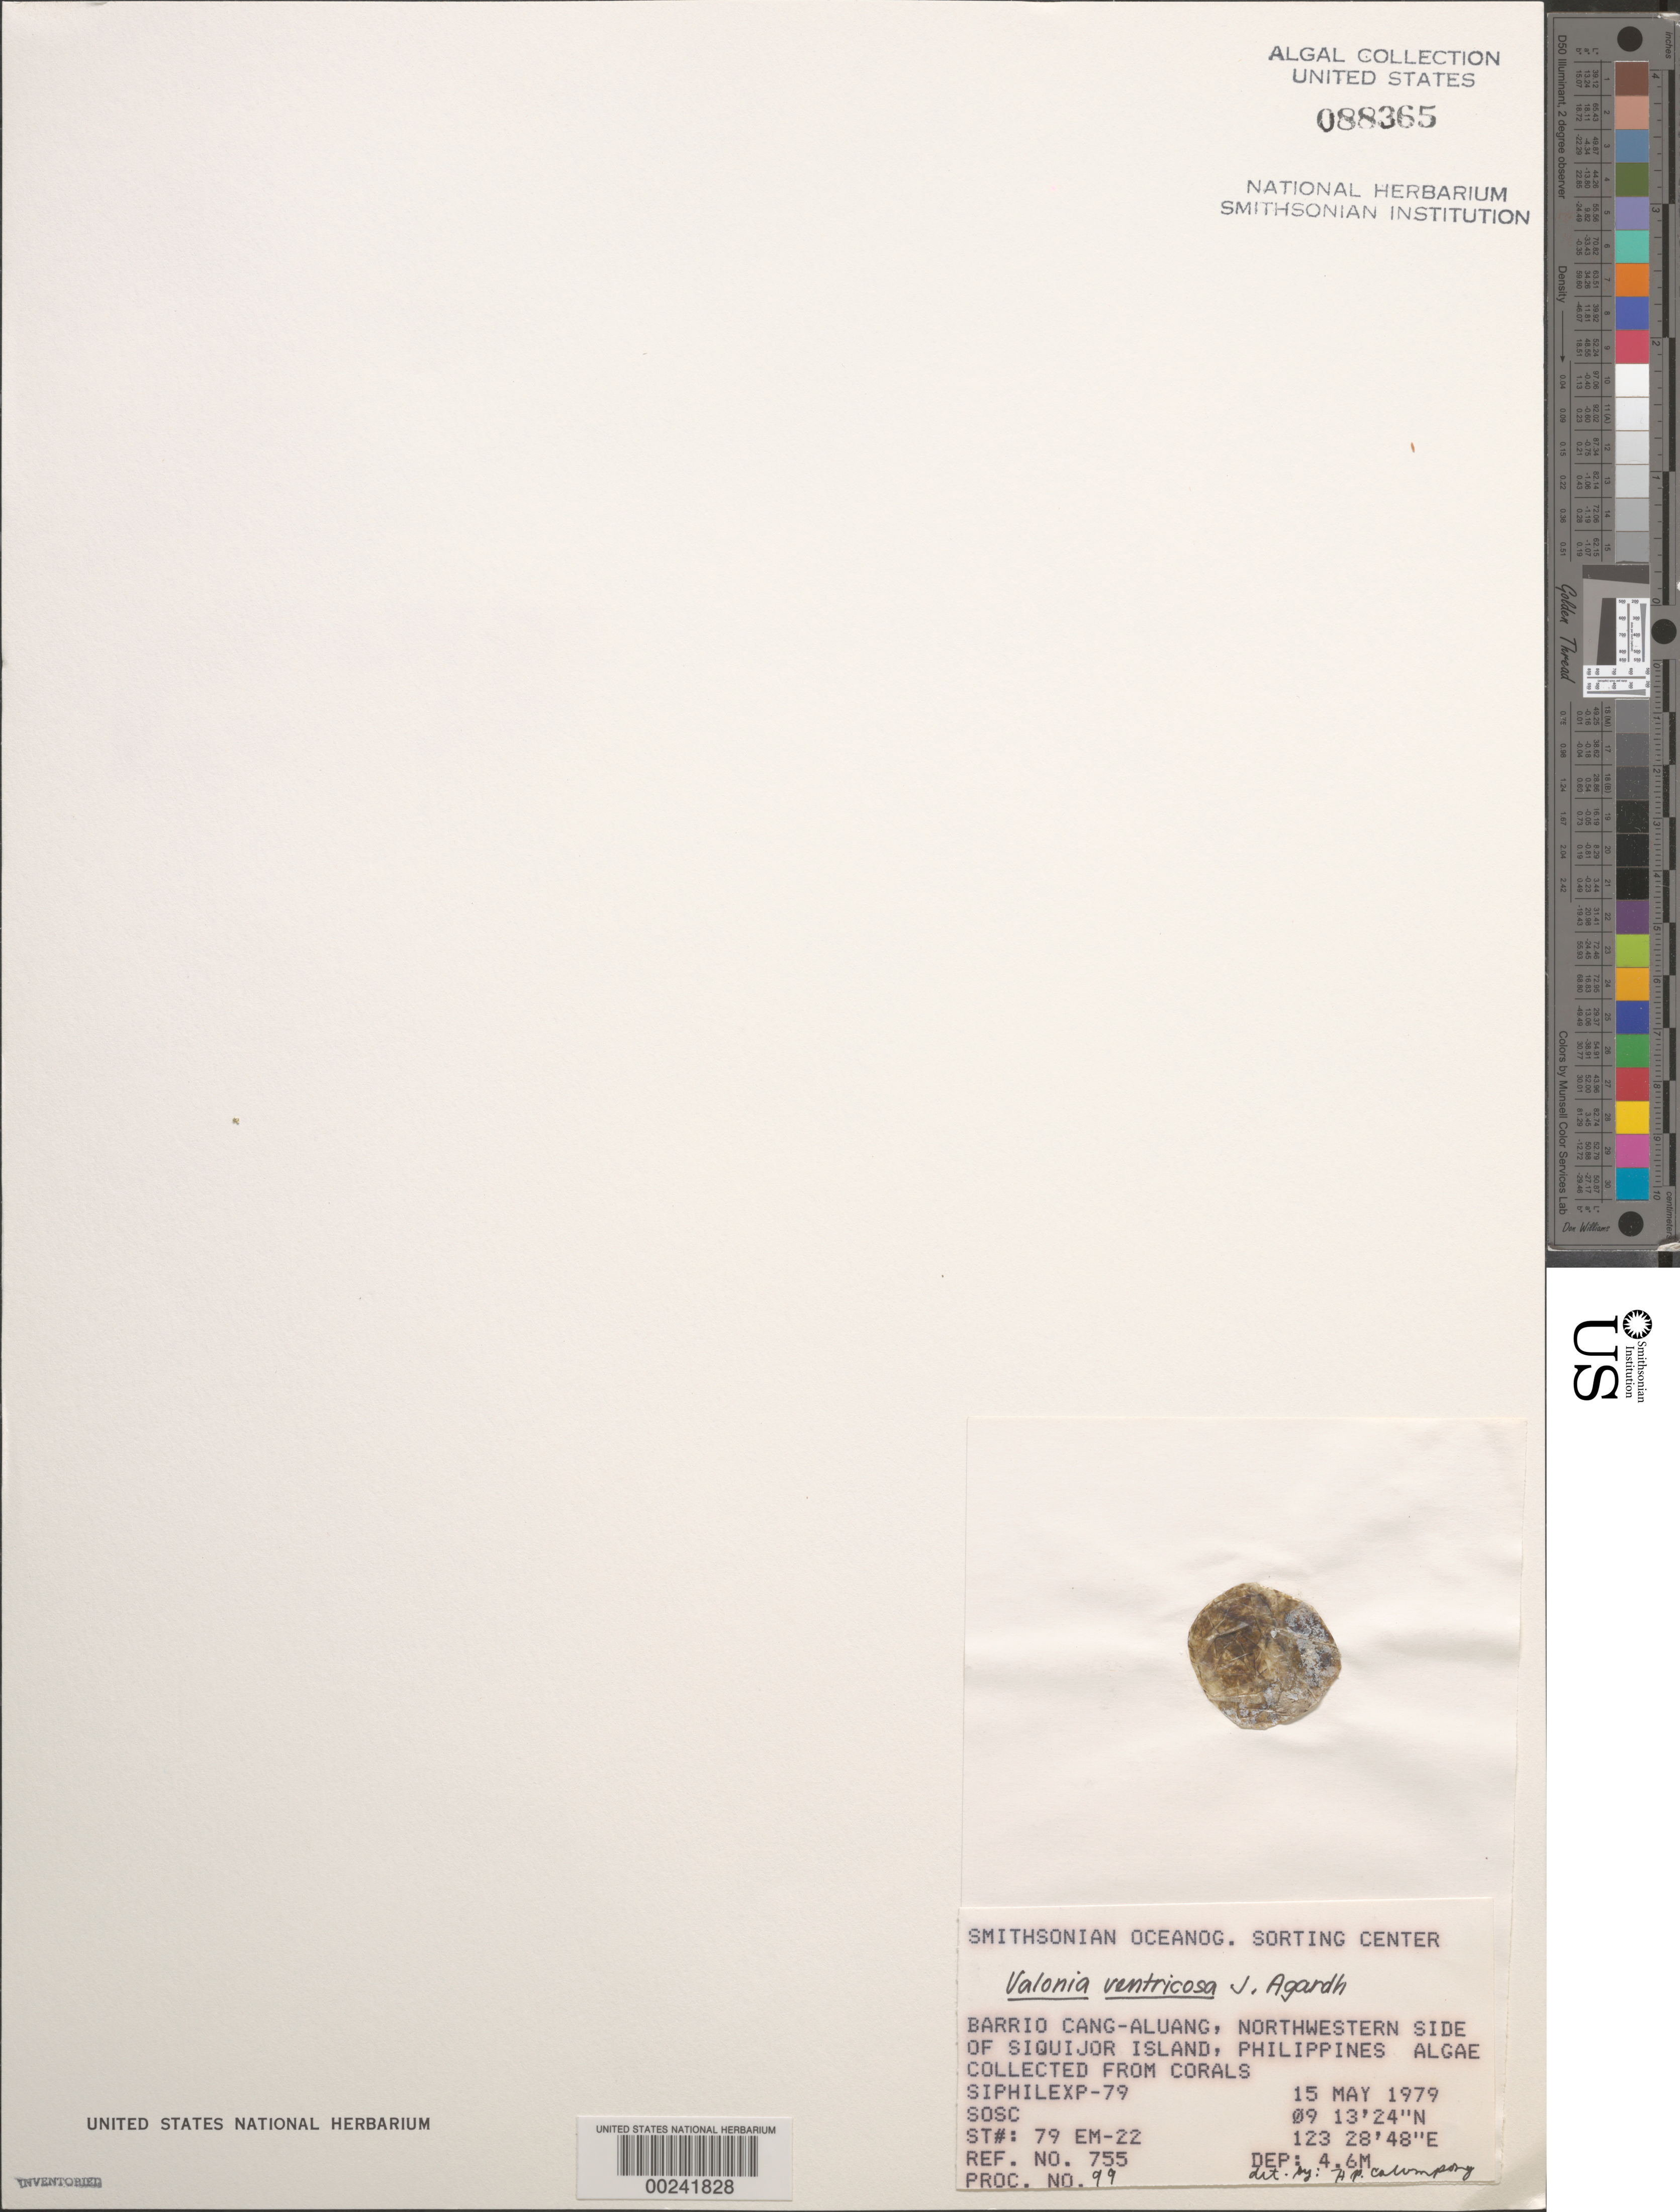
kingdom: Plantae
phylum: Chlorophyta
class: Ulvophyceae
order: Siphonocladales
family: Valoniaceae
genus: Valonia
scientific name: Valonia ventricosa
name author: J. Agardh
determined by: Calumpong, H. P.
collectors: SOSC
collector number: Station 79 Em-22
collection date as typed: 15 May 1979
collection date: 1979-05-15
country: Philippines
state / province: Central Visayas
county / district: Siquijor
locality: Visayan, Barrio cang-aluang, siquijor island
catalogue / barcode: US 88365